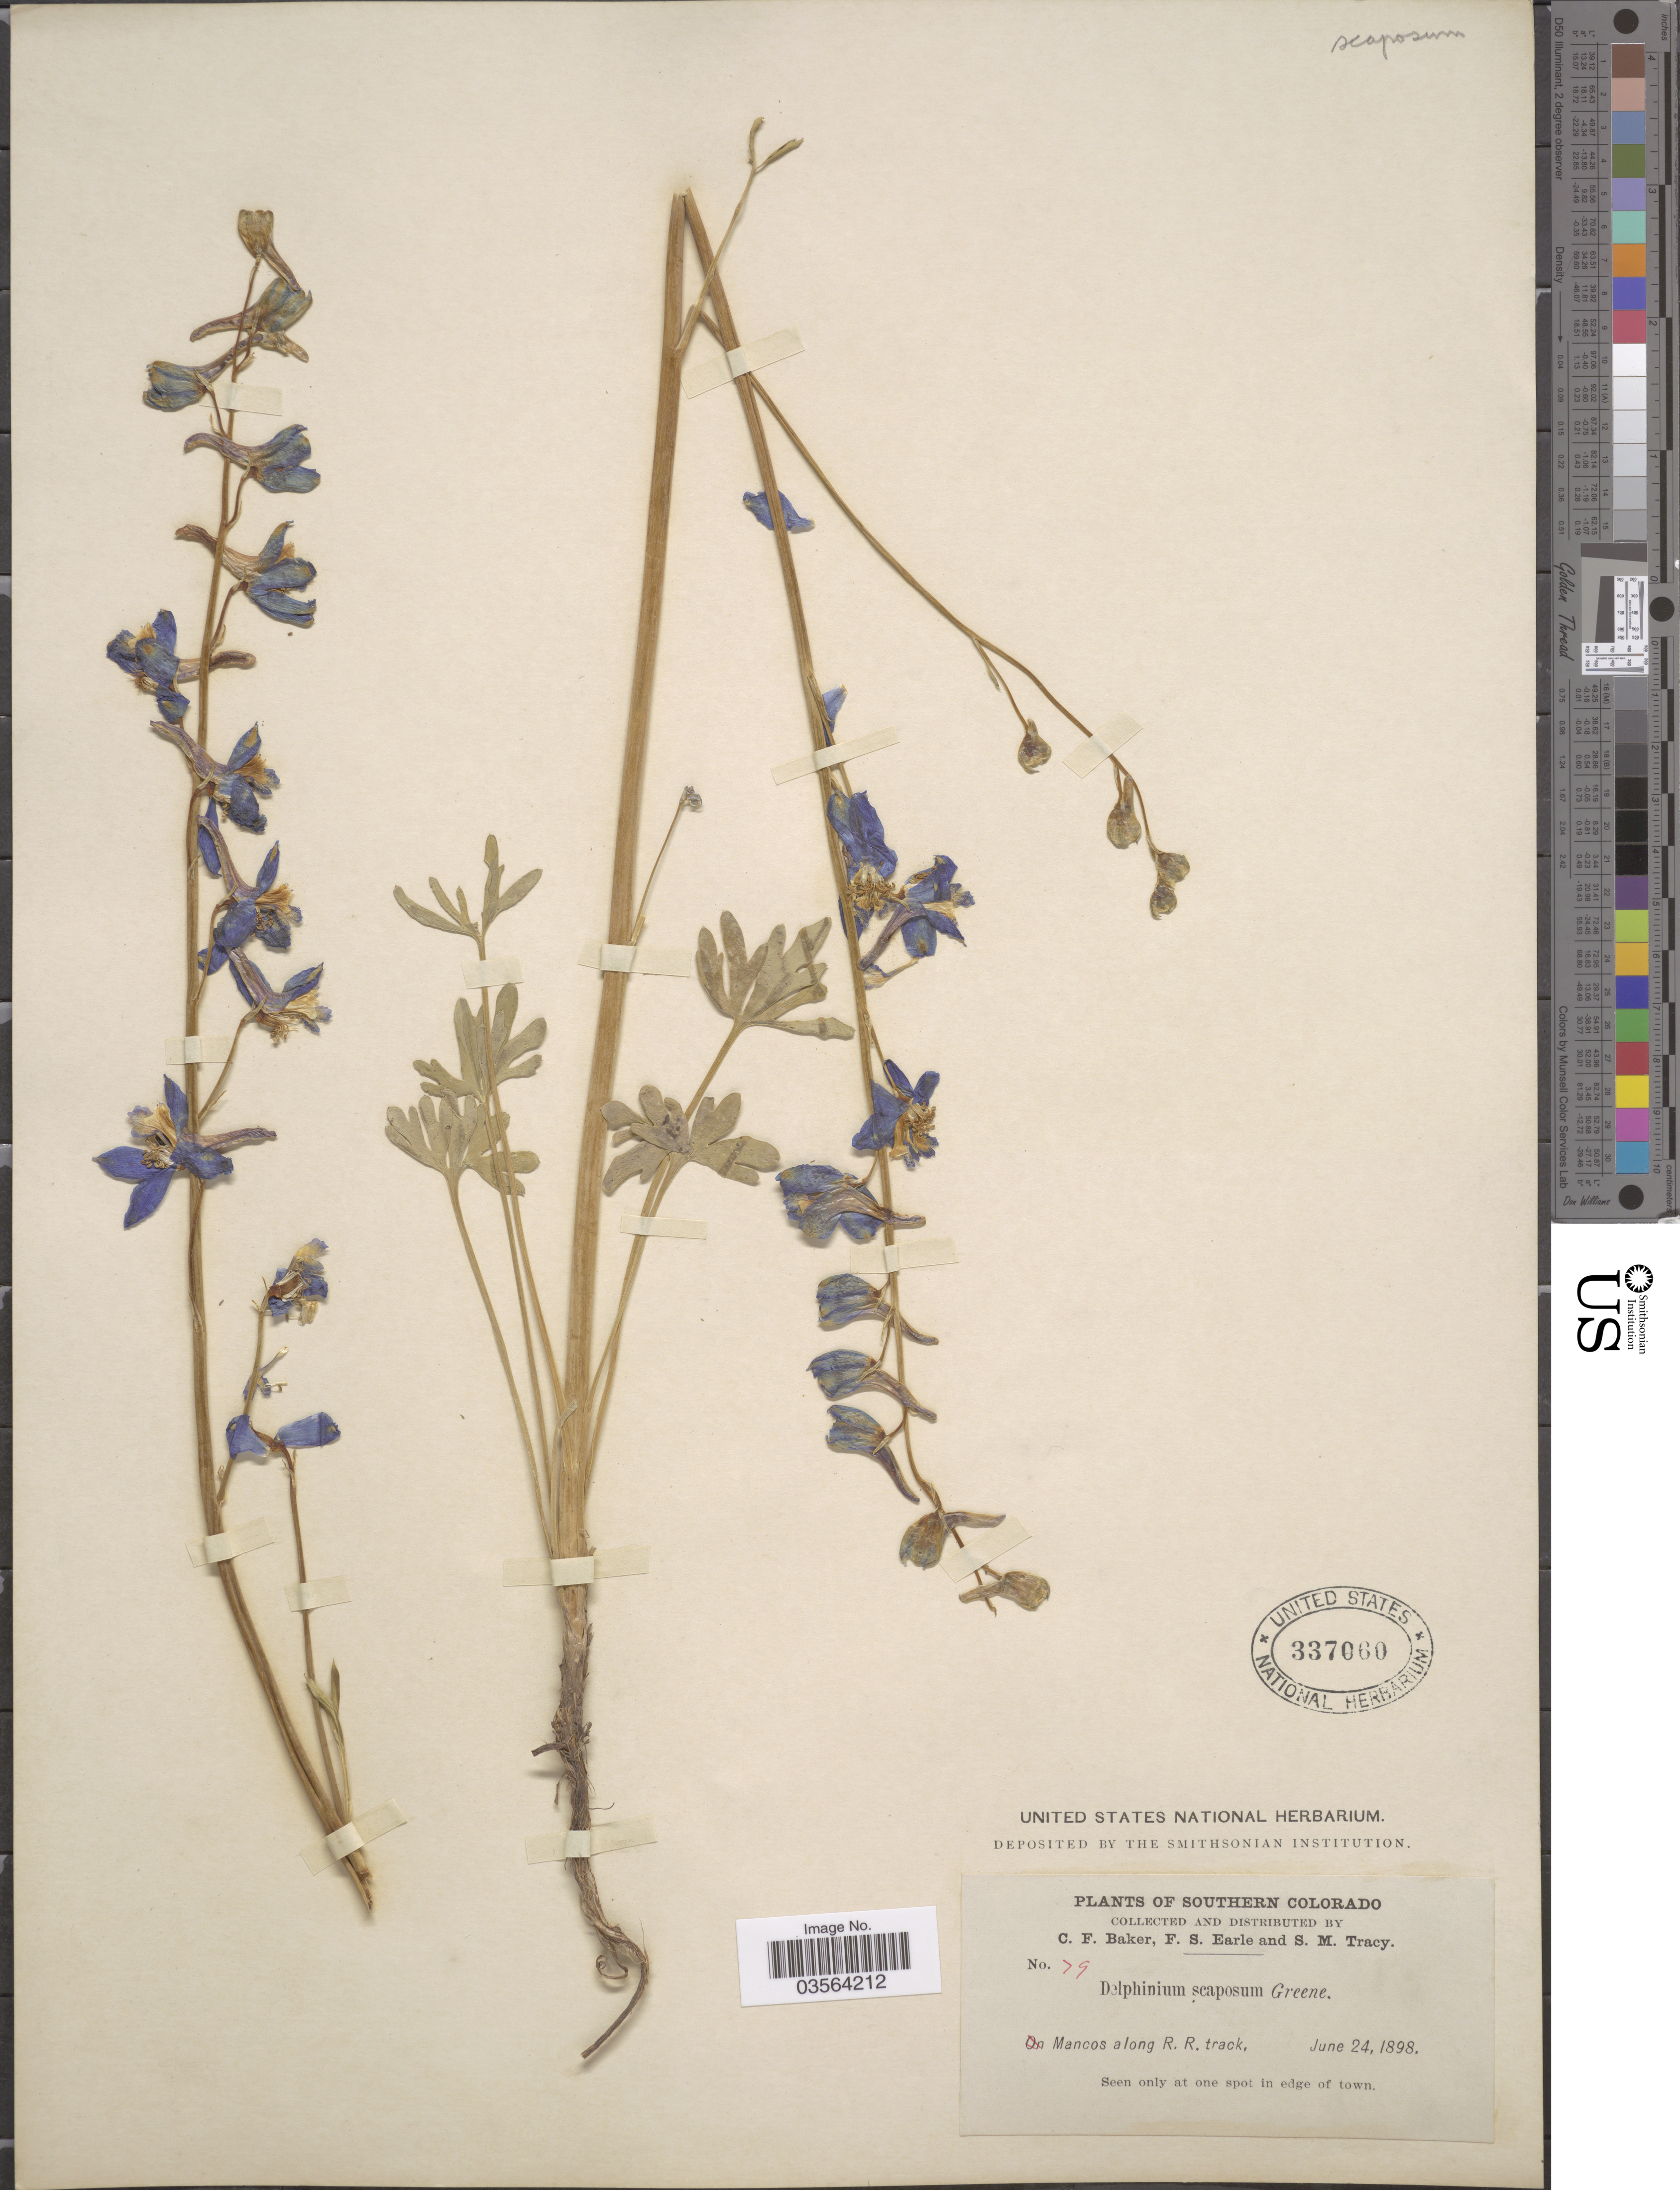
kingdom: Plantae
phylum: Tracheophyta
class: Magnoliopsida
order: Ranunculales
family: Ranunculaceae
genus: Delphinium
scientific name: Delphinium scaposum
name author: Greene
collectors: C. F. Baker, F. S. Earle & S. M. Tracy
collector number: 79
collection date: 1898-06-24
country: United States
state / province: Colorado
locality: Southern Colorado. Mancos along R.R. track.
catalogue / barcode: US 337060